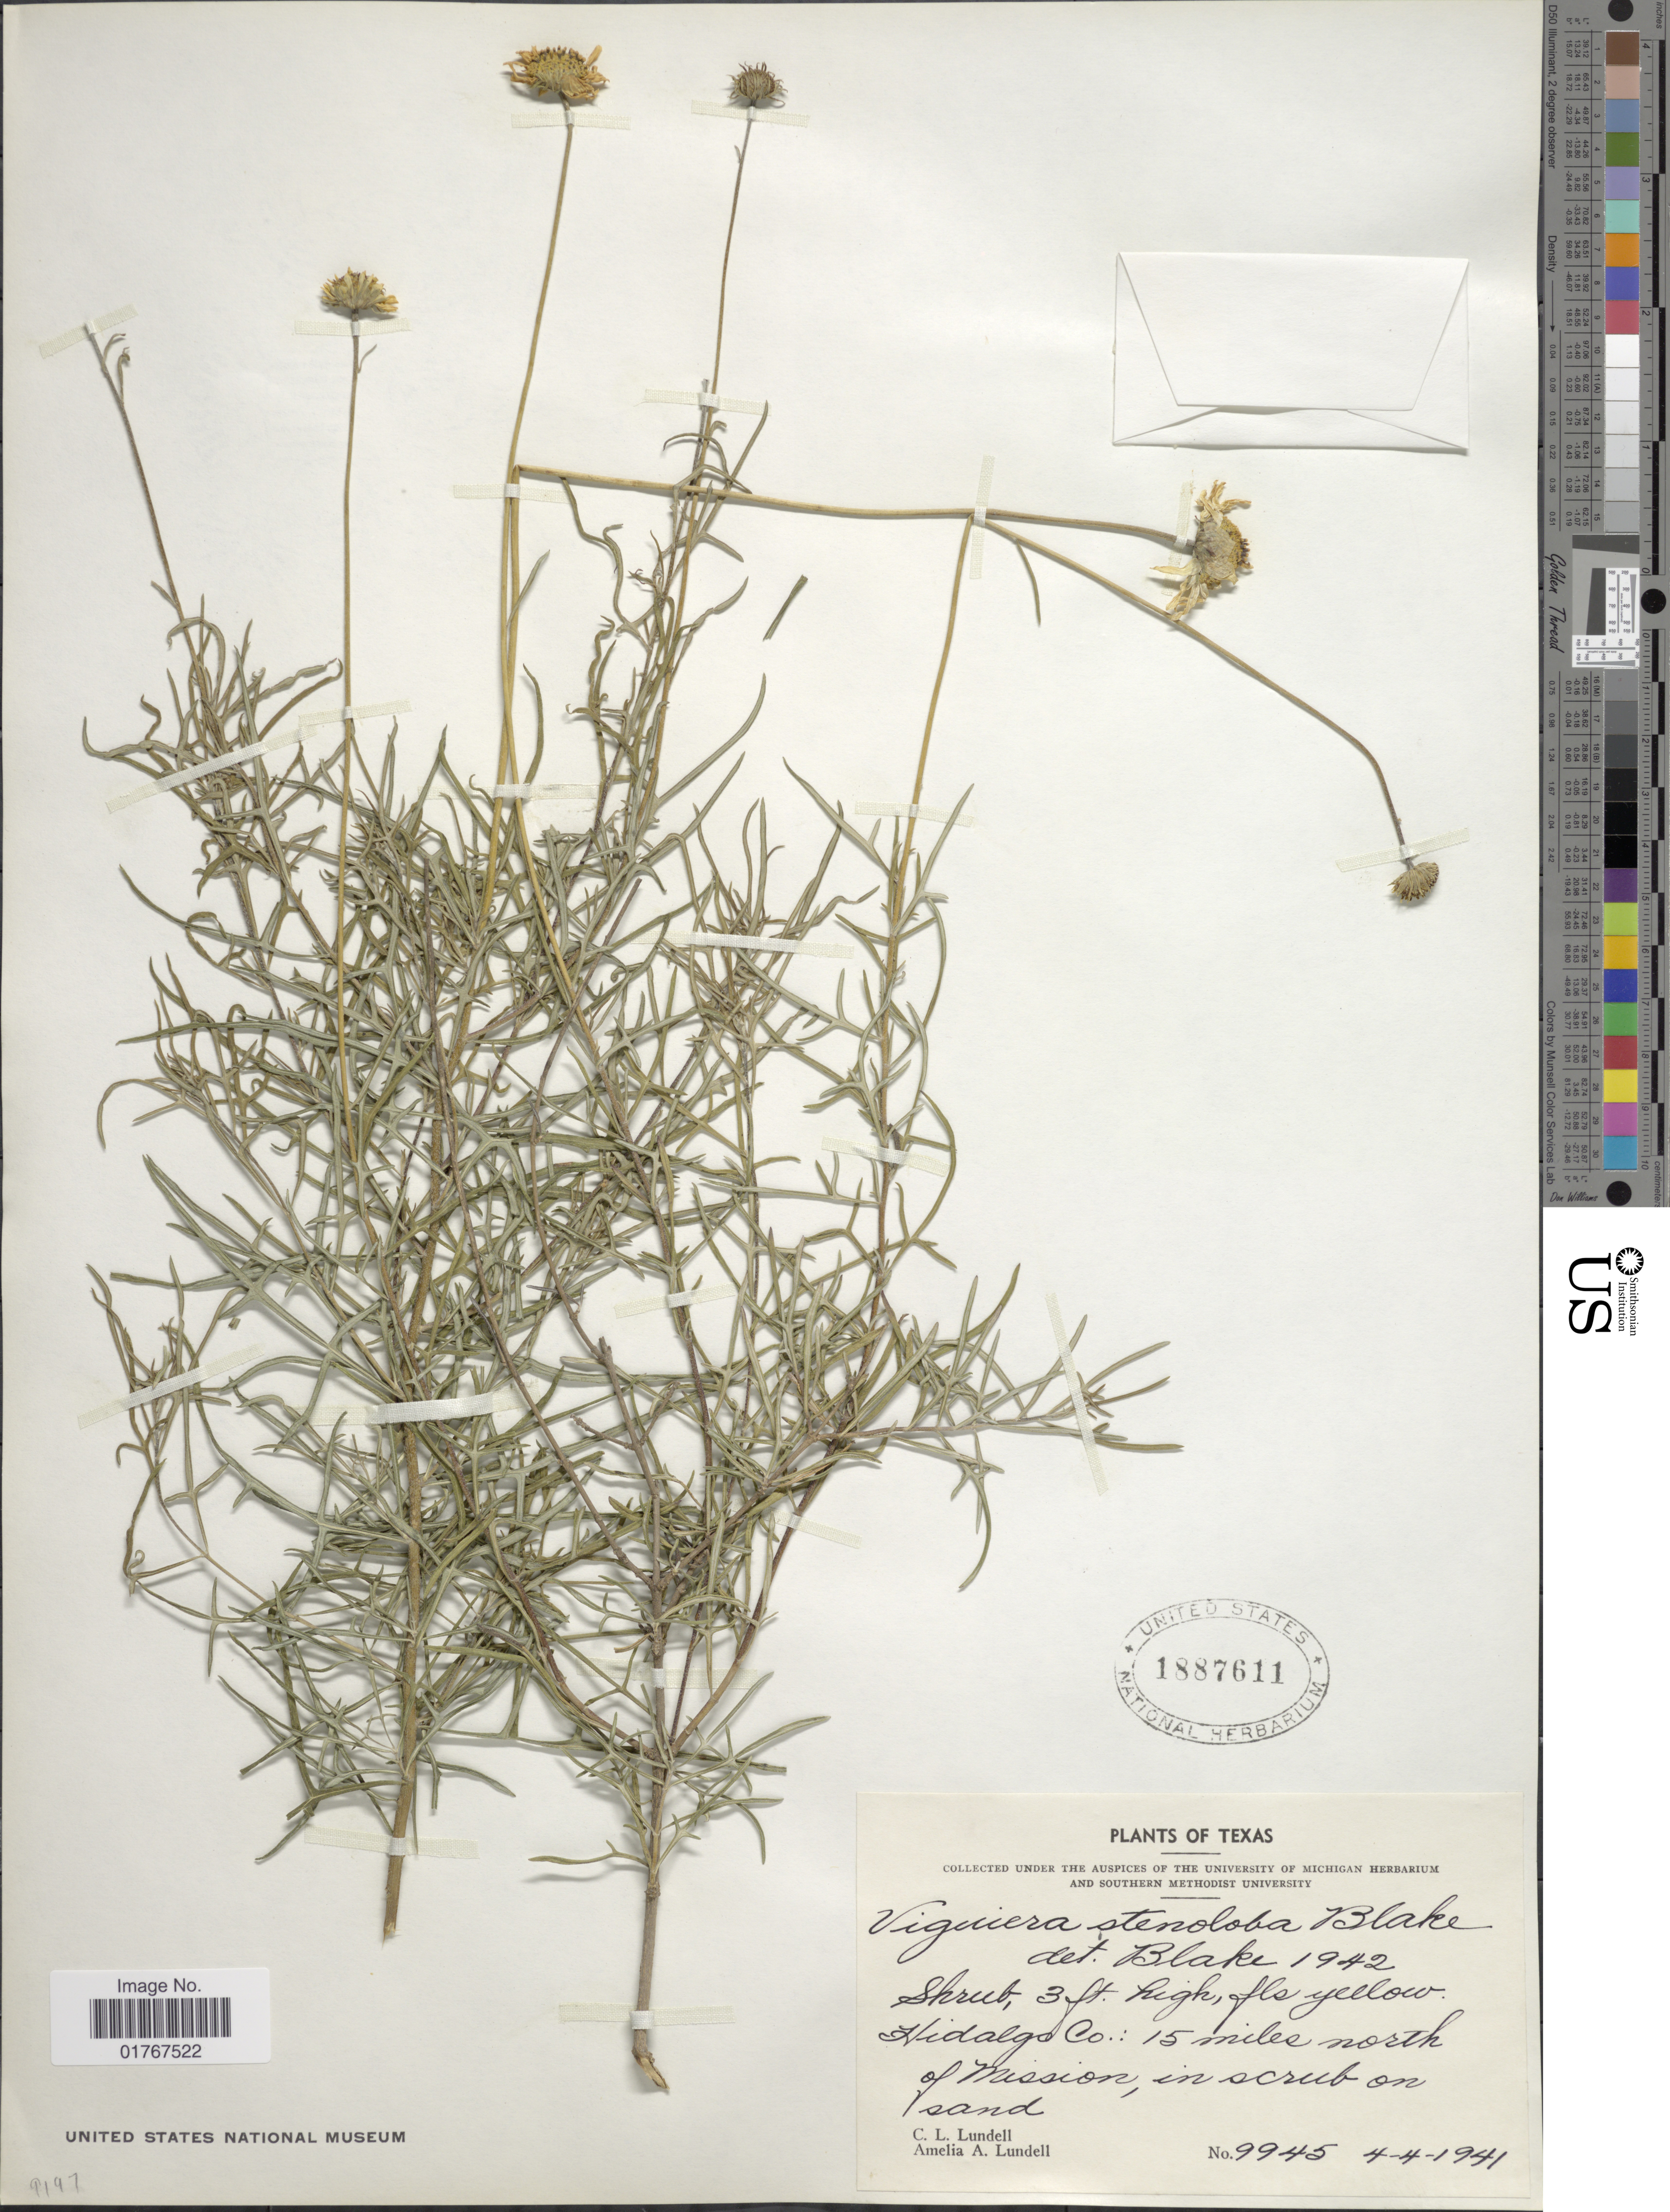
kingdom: Plantae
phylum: Tracheophyta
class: Magnoliopsida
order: Asterales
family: Asteraceae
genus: Viguiera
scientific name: Viguiera stenoloba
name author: S.F. Blake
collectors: C. L. Lundell & A. A. Lundell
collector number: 9945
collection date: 1941-04-04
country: United States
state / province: Texas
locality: Hidalgo Co: 15 miles north of Mission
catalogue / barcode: US 1887611